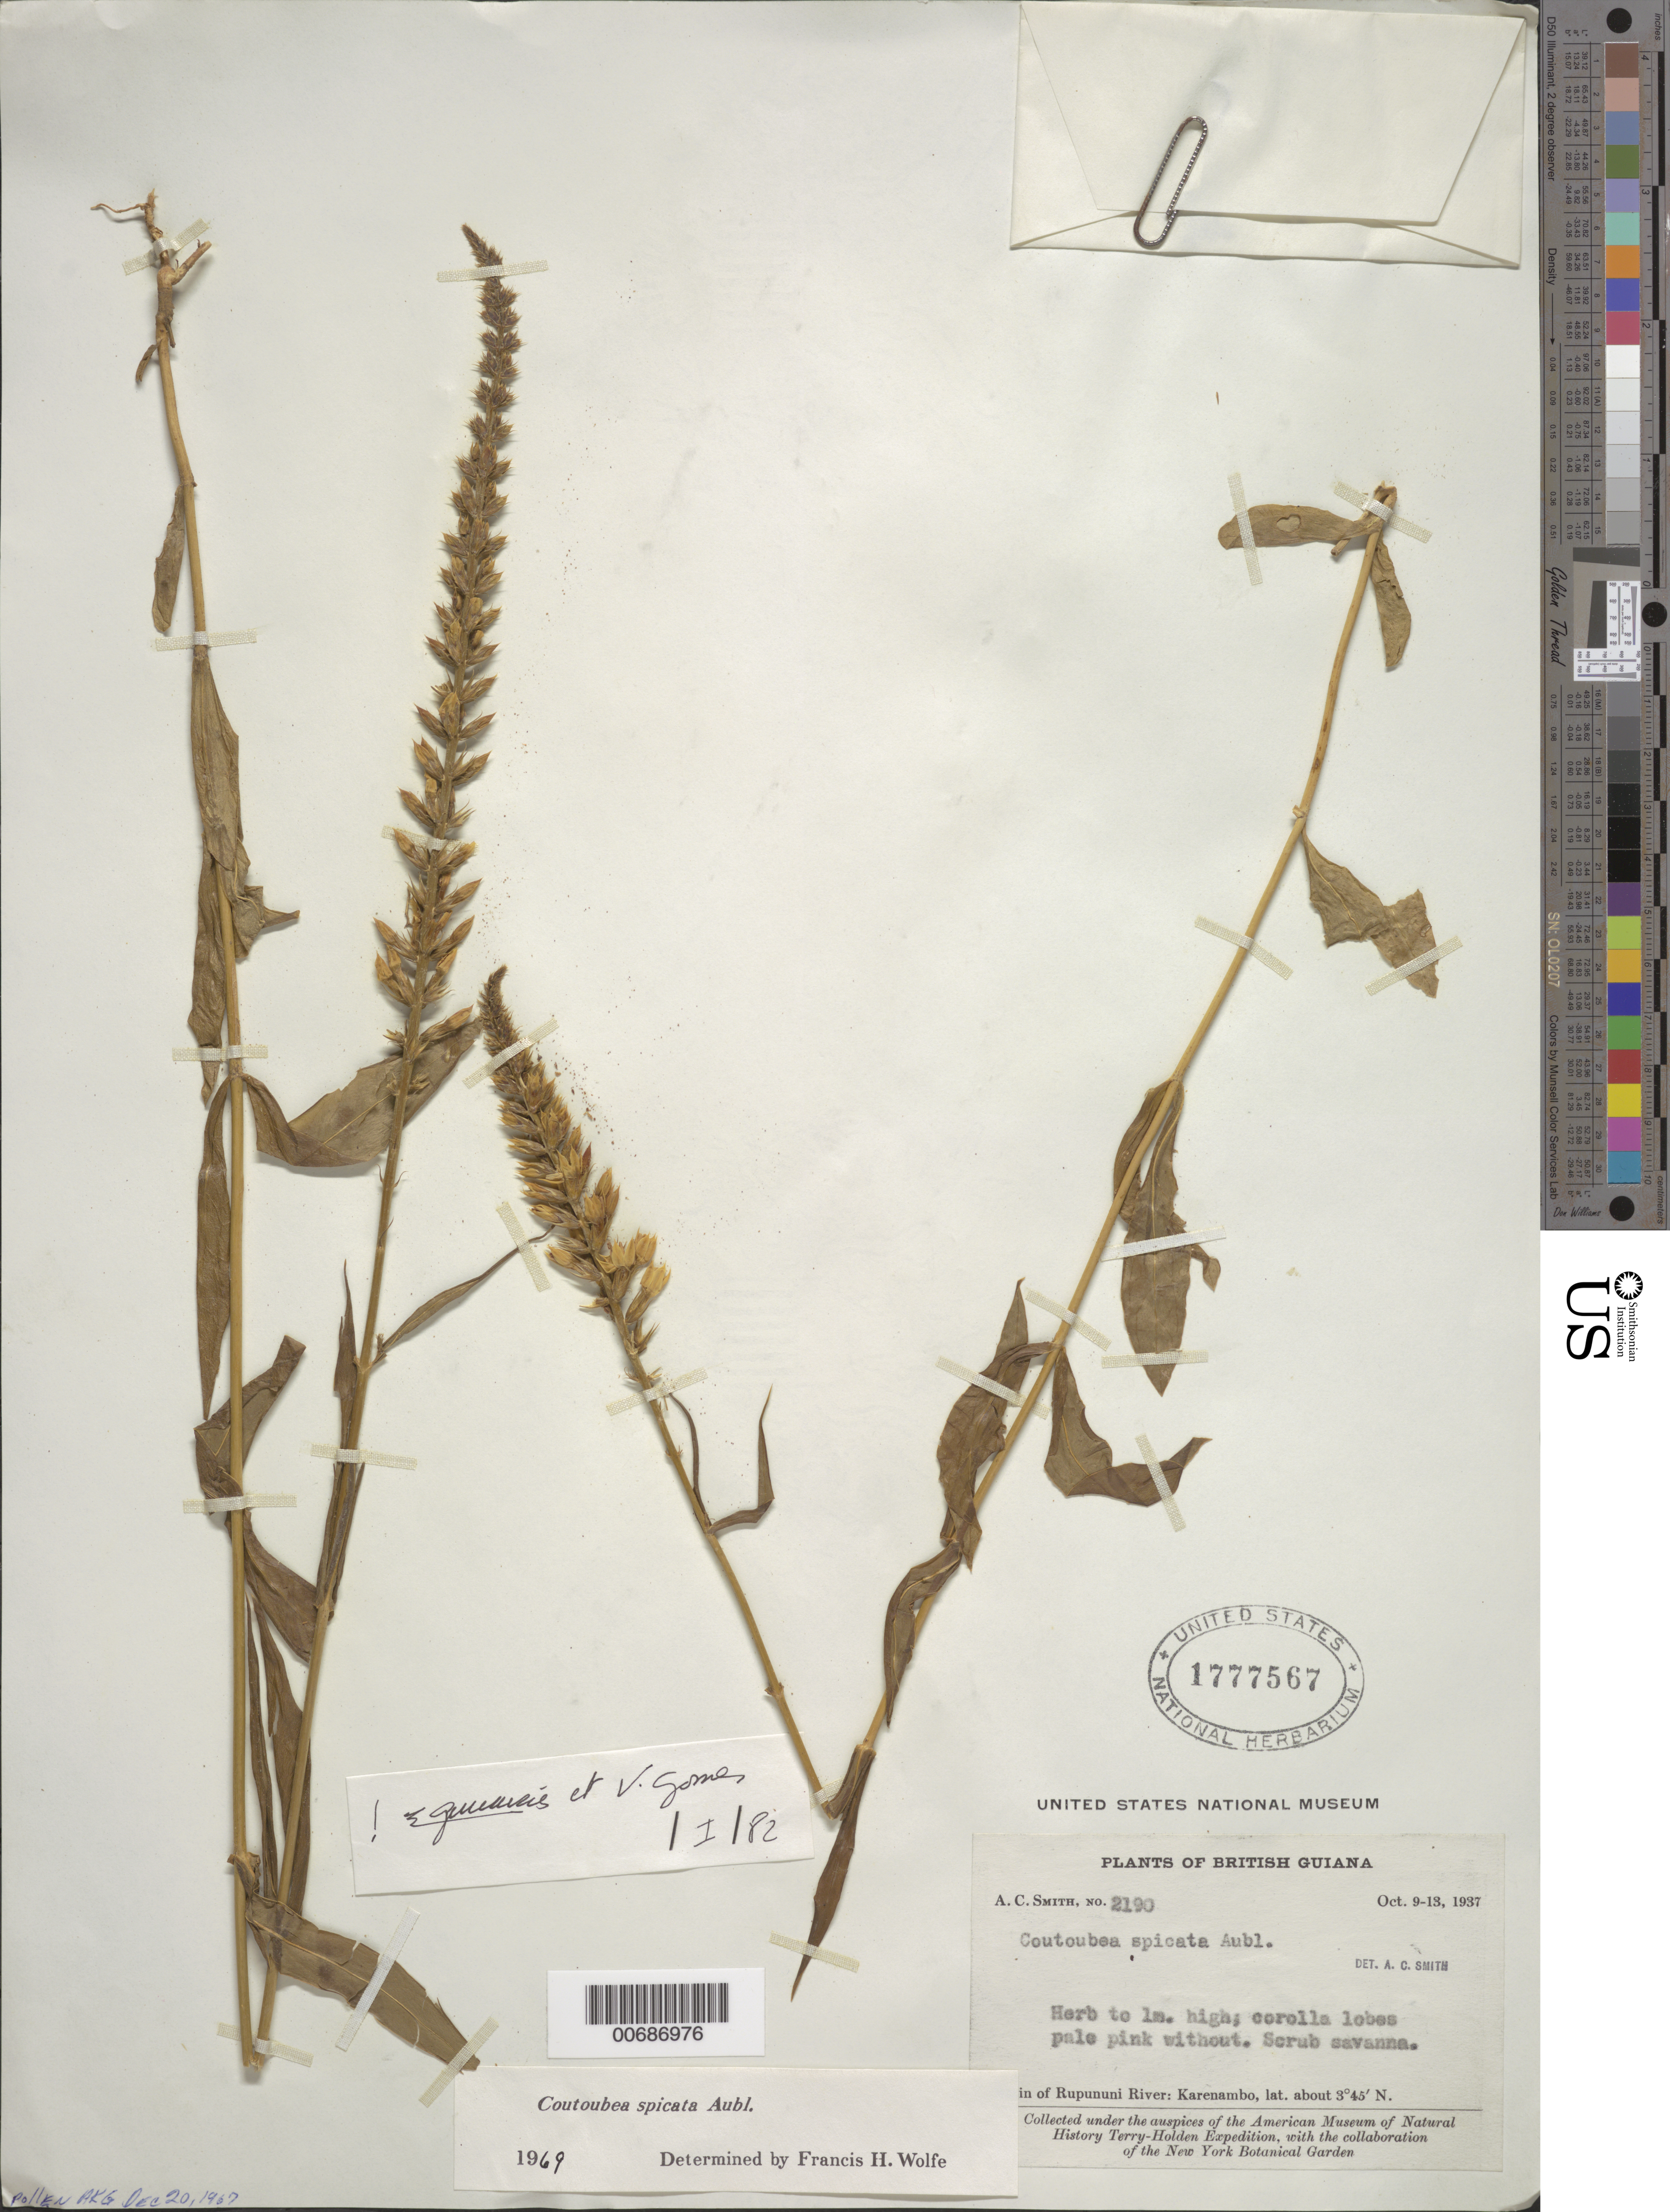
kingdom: Plantae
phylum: Tracheophyta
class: Magnoliopsida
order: Gentianales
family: Gentianaceae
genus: Coutoubea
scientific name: Coutoubea spicata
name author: Aubl.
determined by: Guimaraes, E. F.; Gomes, V.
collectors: A. C. Smith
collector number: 2190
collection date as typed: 9-Oct-37 to 13-Oct-37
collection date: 1937-10-09/1937-10-13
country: Guyana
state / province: U. Takutu-U. Essequibo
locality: Karanambo, Rupununi River basin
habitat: Scrub savanna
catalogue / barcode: US 1777567